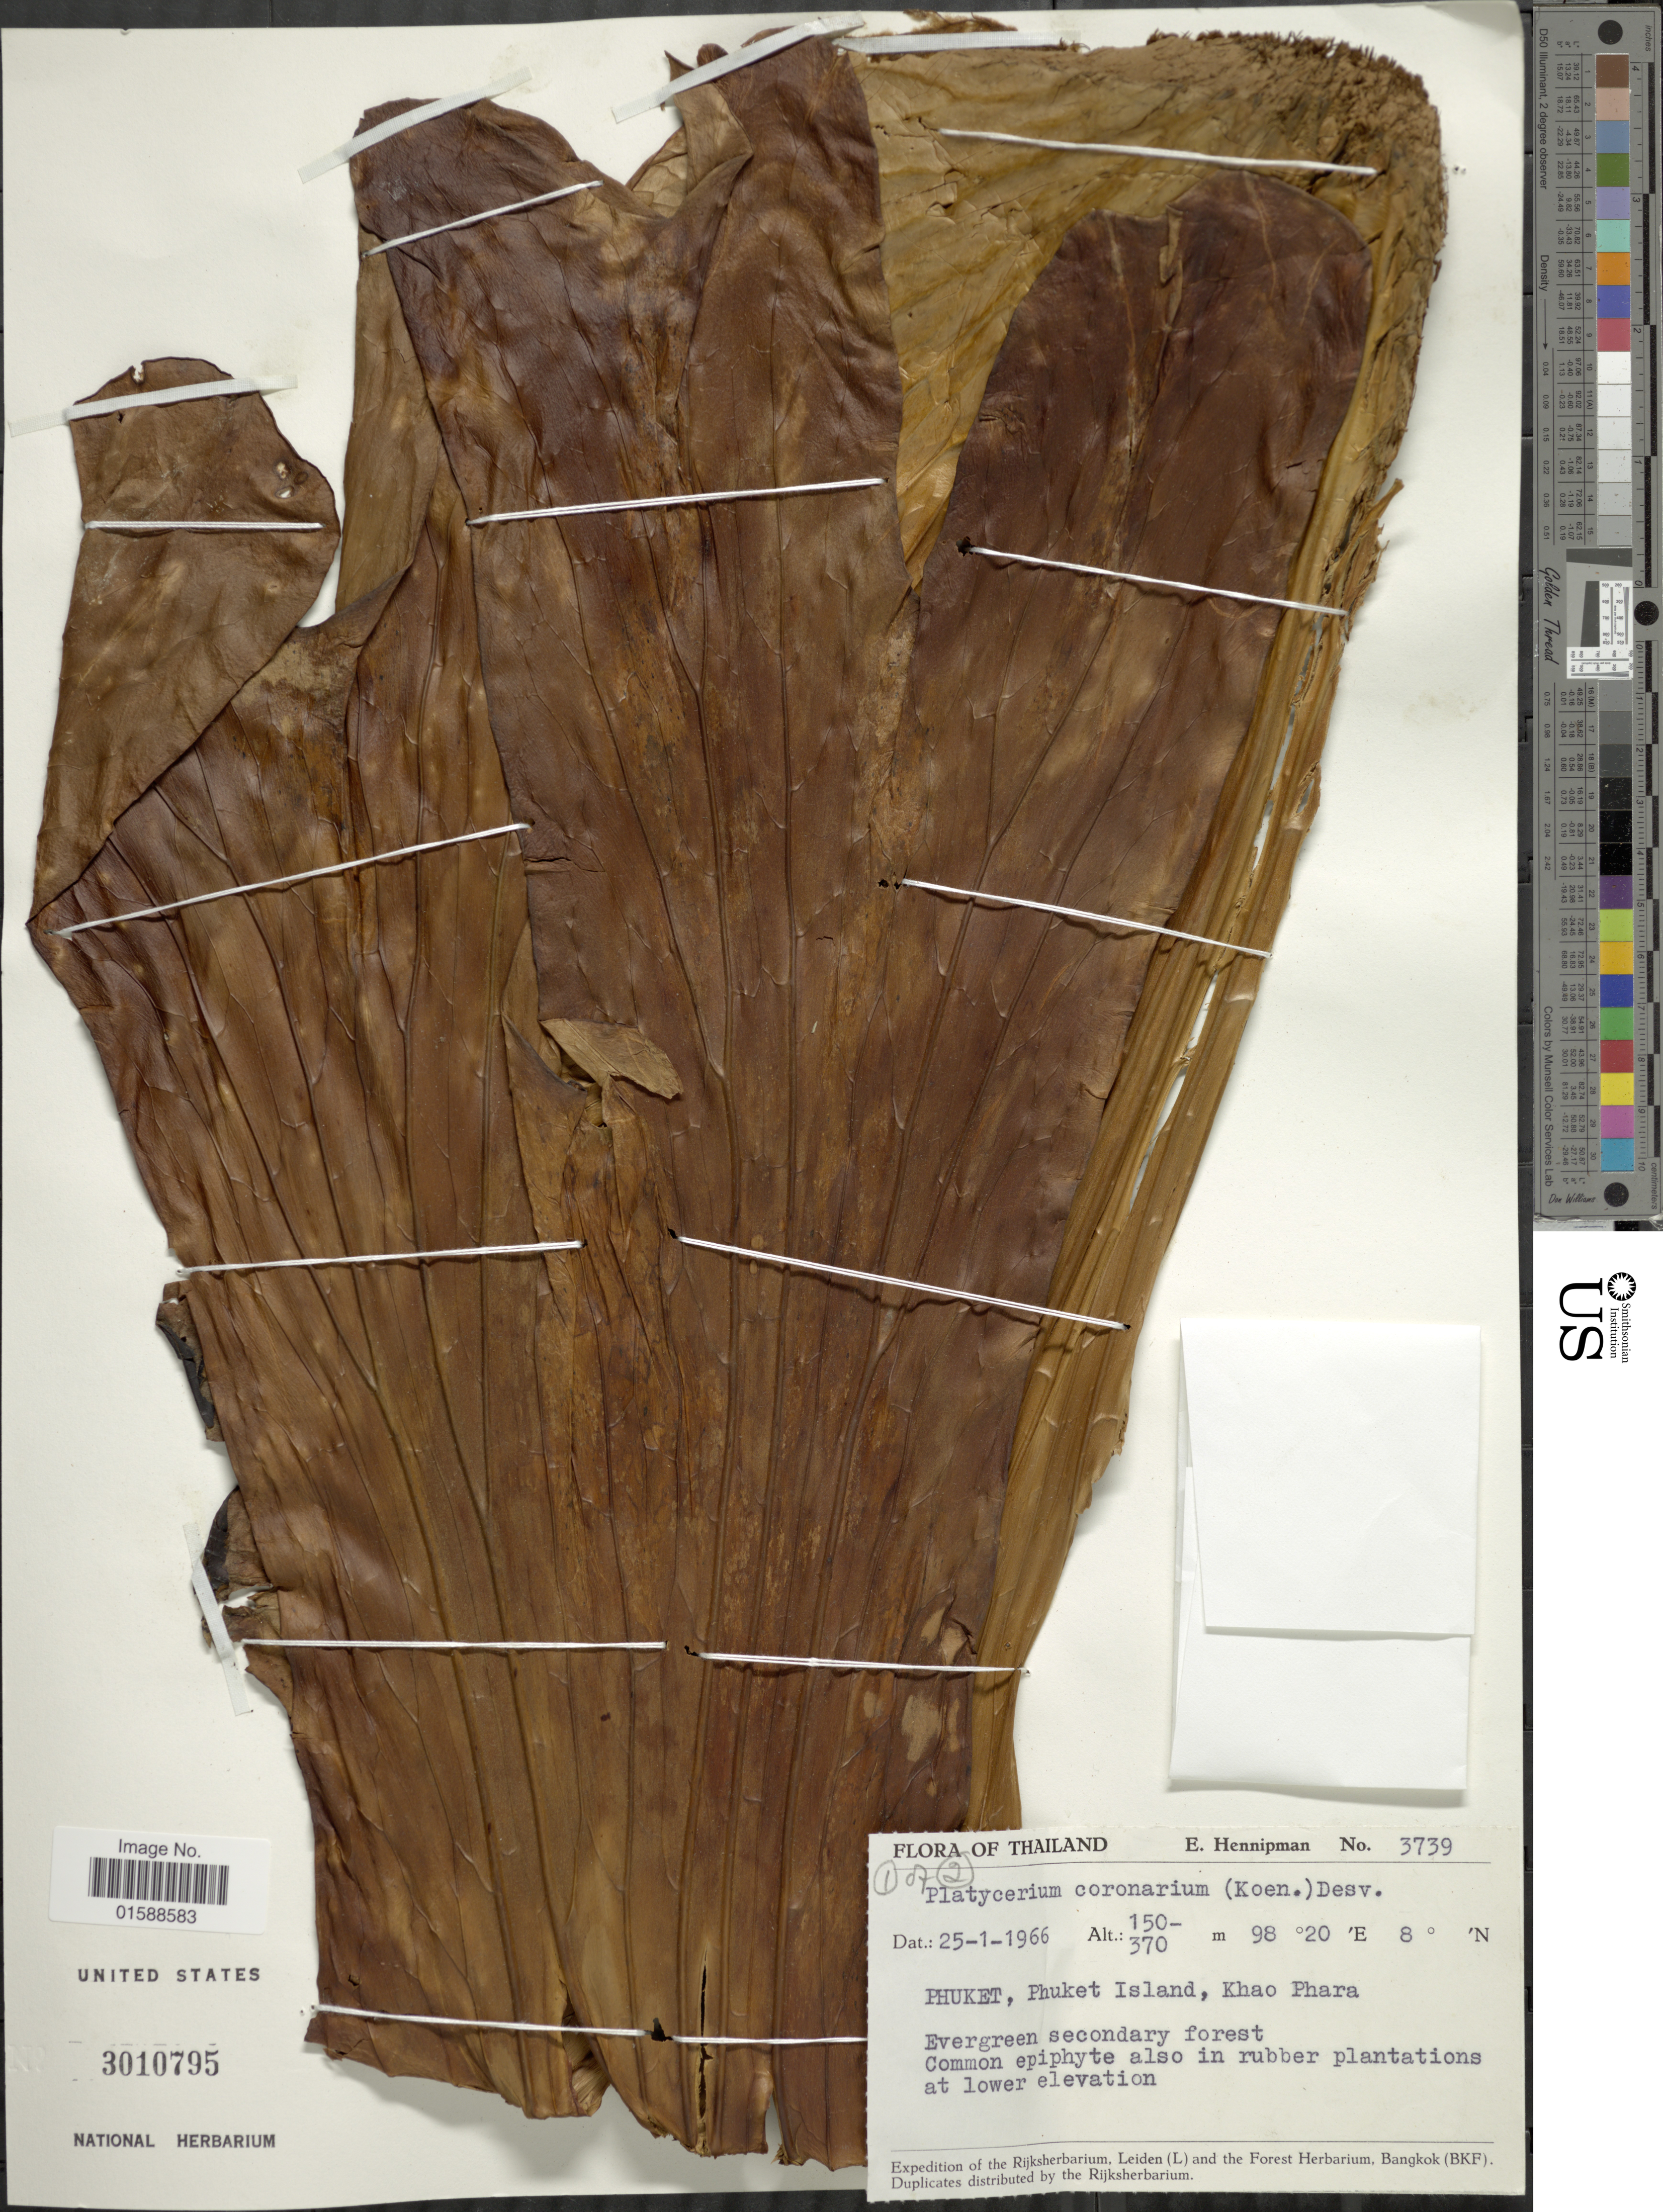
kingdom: Plantae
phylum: Tracheophyta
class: Polypodiopsida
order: Polypodiales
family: Polypodiaceae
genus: Platycerium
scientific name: Platycerium coronarium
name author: (K.D. Koenig ex O.F. Müll.) Desv.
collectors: E. Hennipman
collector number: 3739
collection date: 1966-01-25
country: Thailand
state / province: Phuket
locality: Phuket Island, Khao Phara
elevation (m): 150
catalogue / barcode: US 3010795